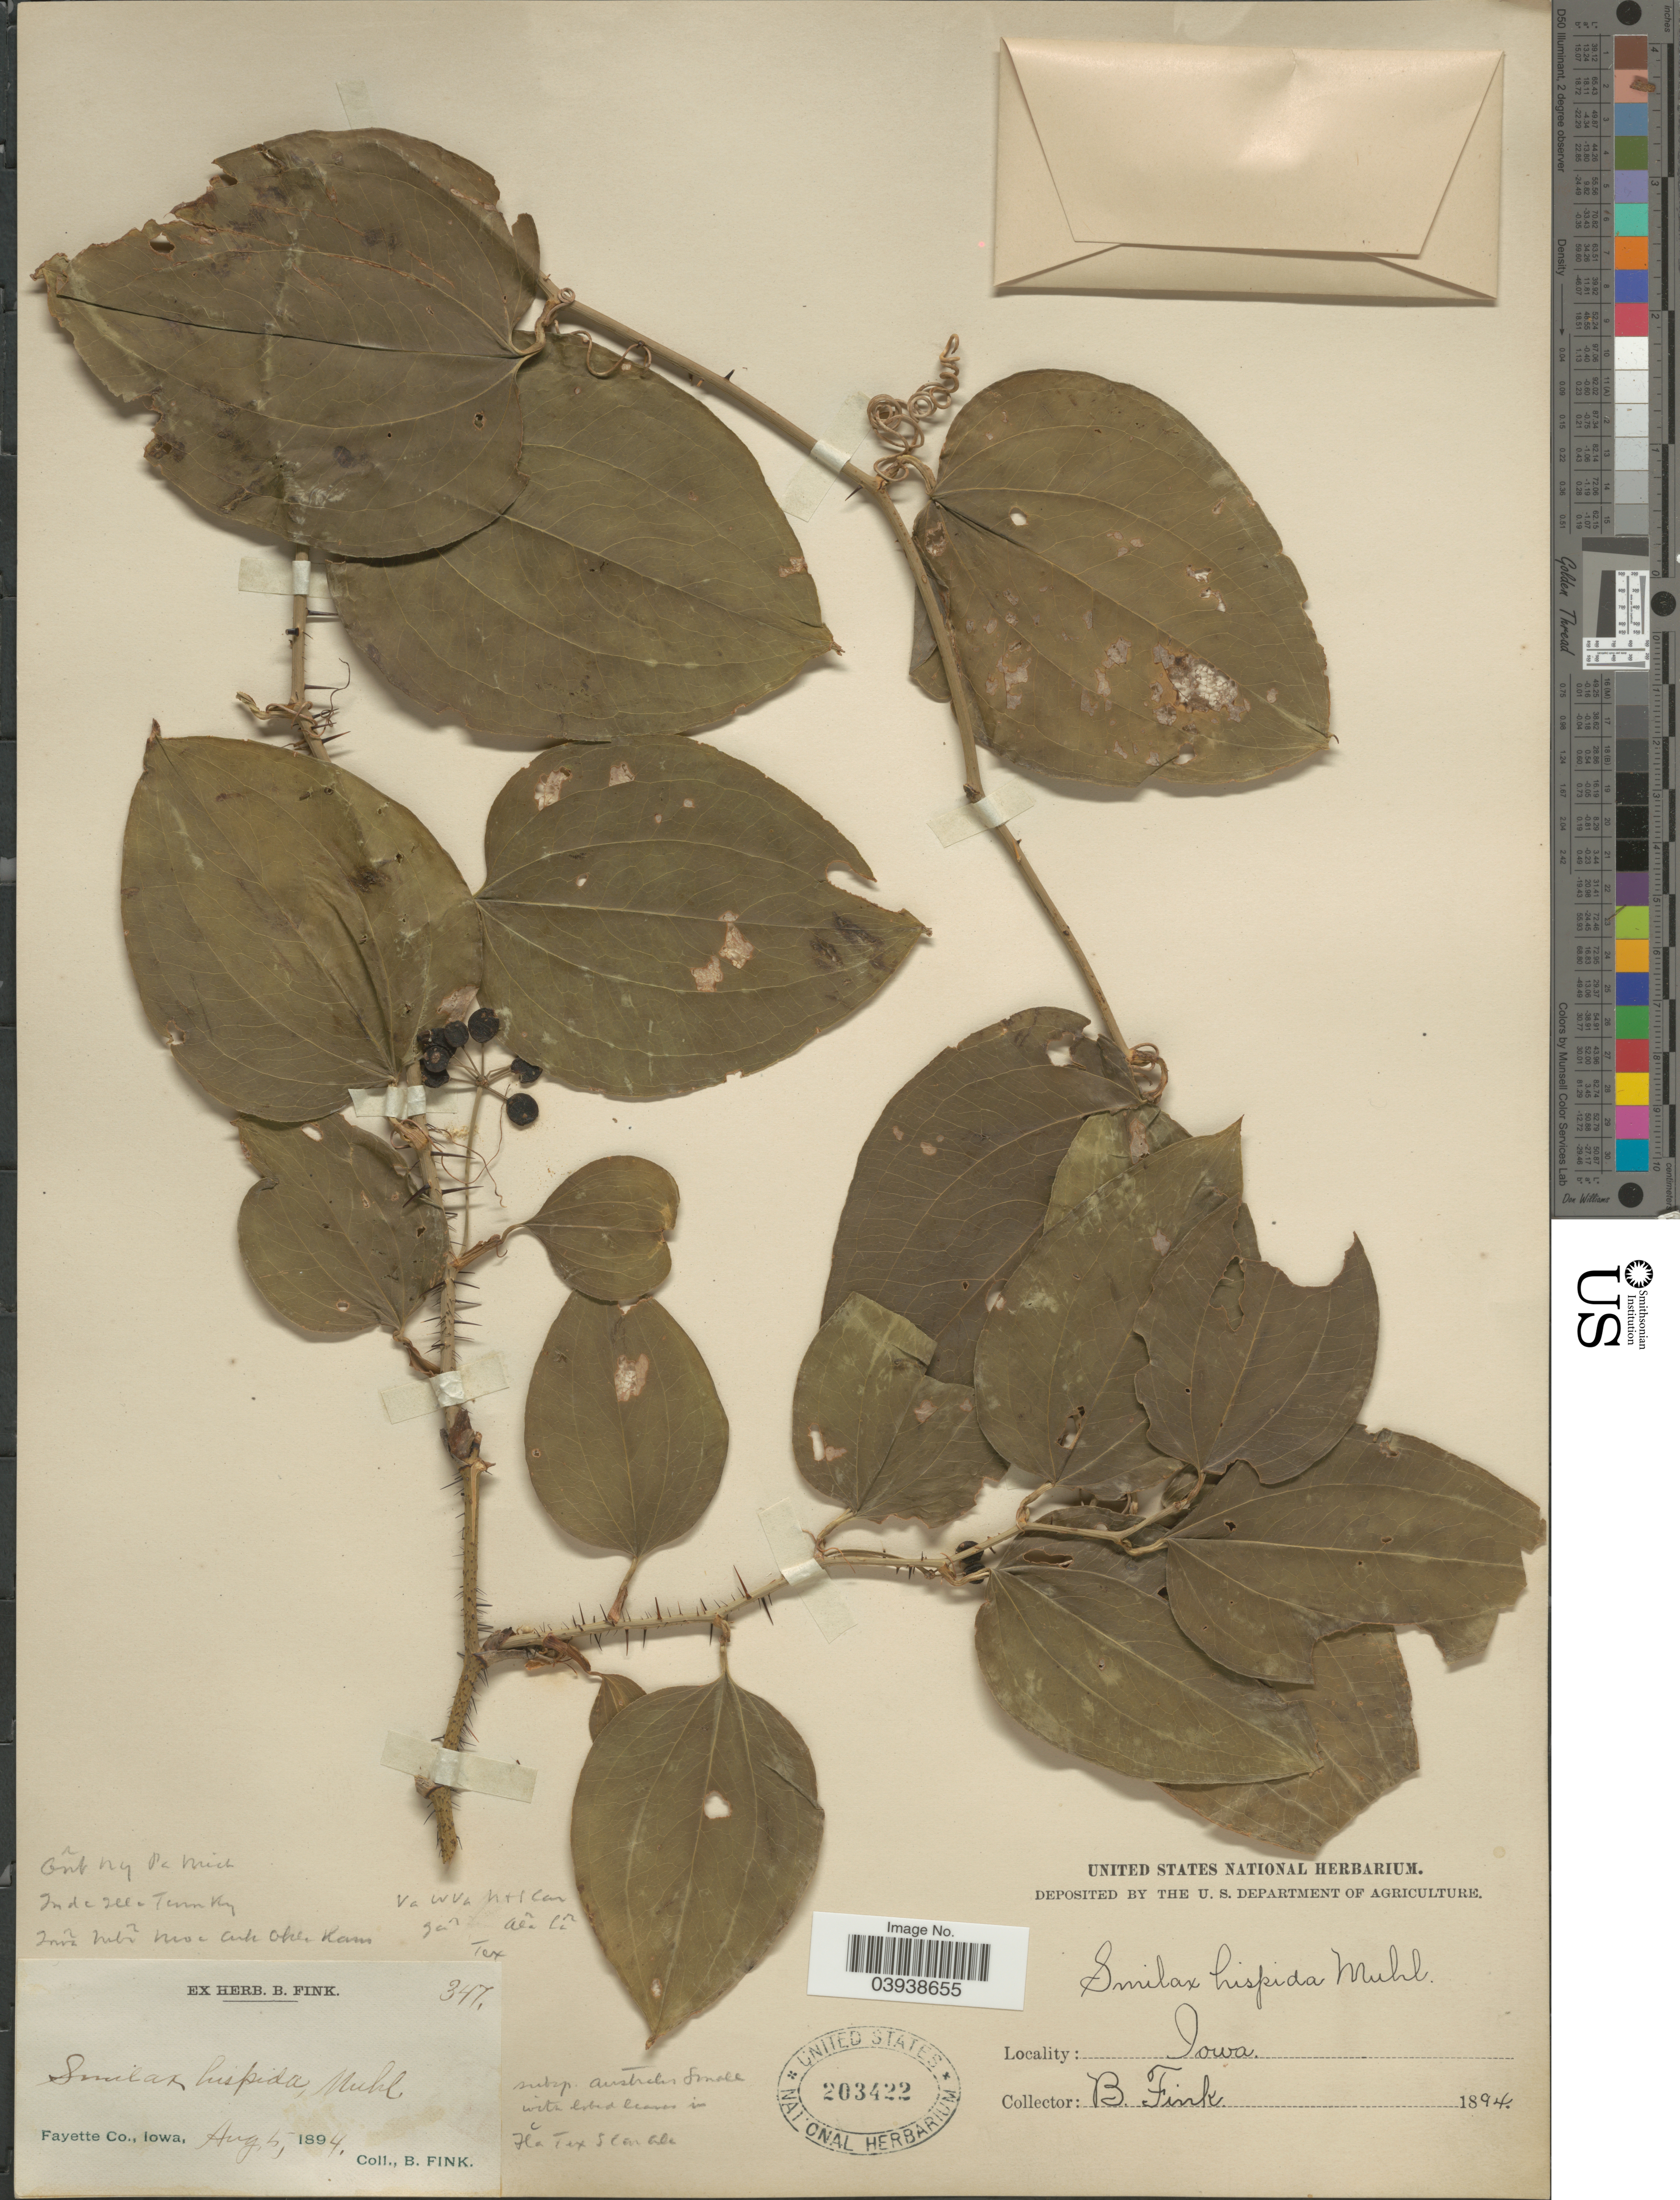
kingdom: Plantae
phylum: Tracheophyta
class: Liliopsida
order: Liliales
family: Smilacaceae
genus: Smilax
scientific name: Smilax hispida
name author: Raf.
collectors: B. Fink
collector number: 347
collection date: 1894-08-05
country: United States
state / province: Iowa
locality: Fayette Co.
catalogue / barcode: US 203422